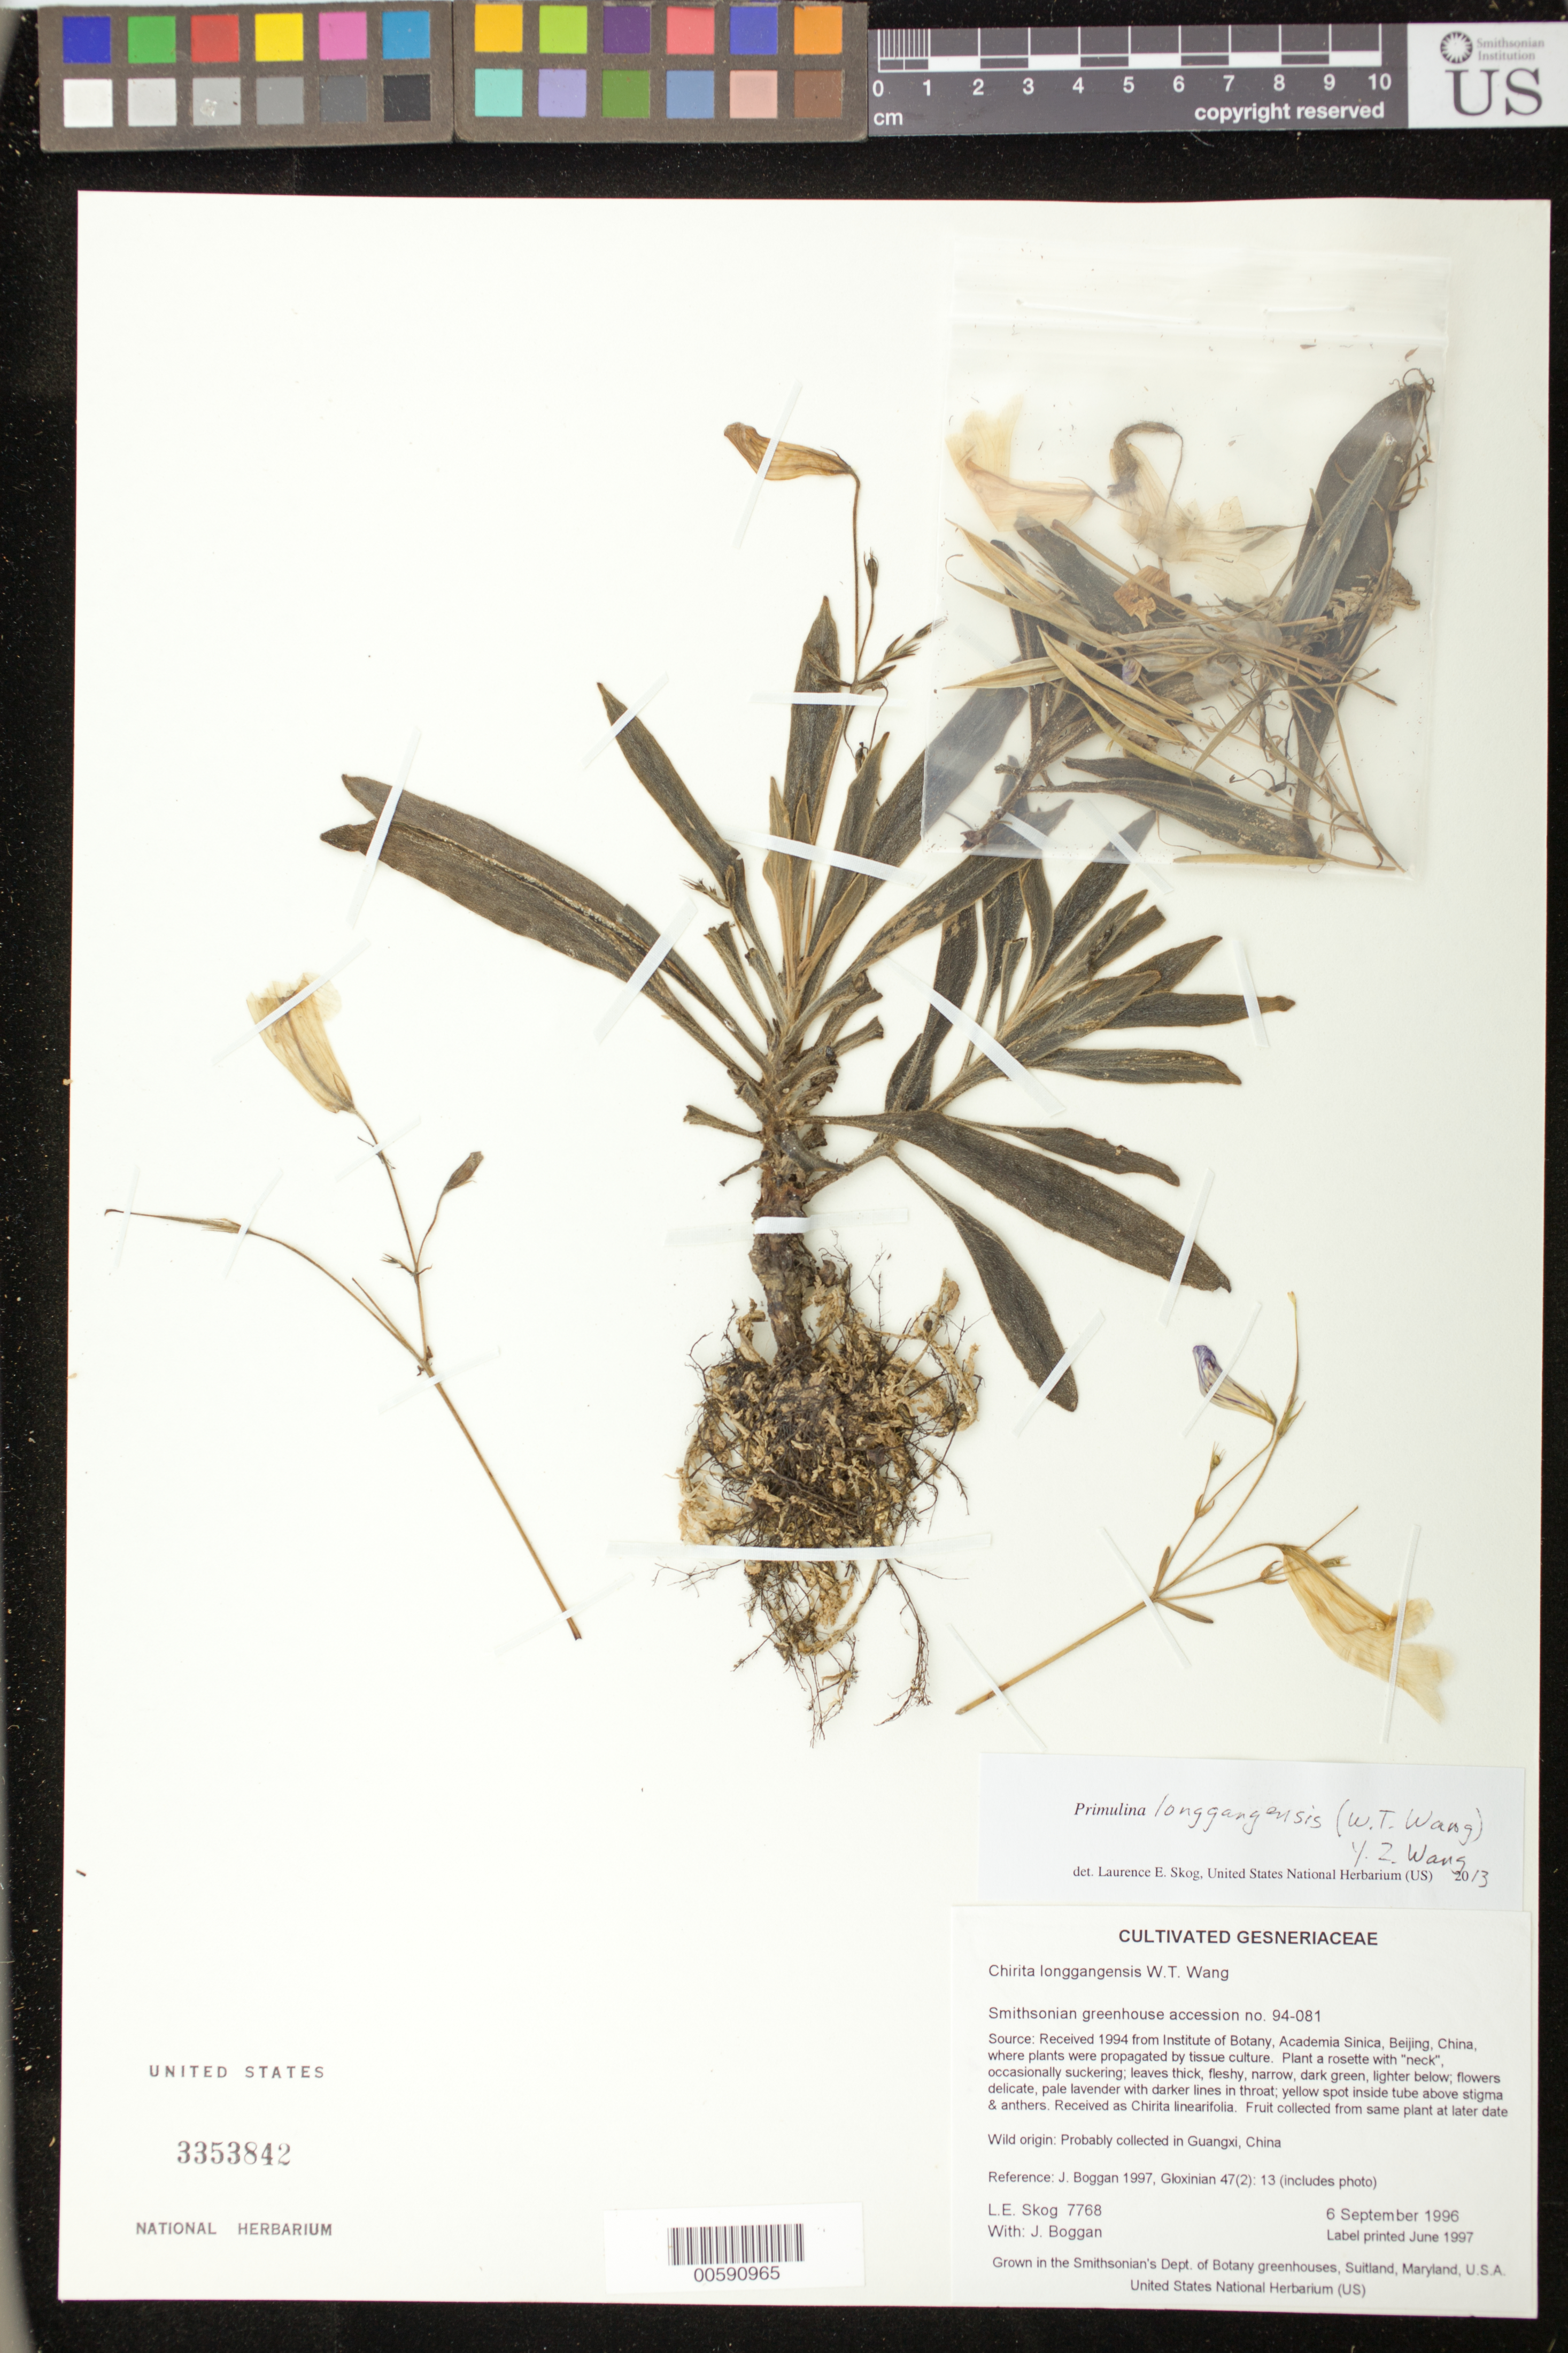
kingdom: Plantae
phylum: Tracheophyta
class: Magnoliopsida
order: Lamiales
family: Gesneriaceae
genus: Primulina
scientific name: Primulina longgangensis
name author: (W.T. Wang) Yan Liu & Y.Z. Wang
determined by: Skog, Laurence E.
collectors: L. E. Skog & J. K. Boggan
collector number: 7768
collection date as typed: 06 Sep 1996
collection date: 1996-09-06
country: China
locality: Grown in the Smithsonian's Dept. of Botany greenhouses, Suitland, Maryland, U.S.A.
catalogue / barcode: US 3353842